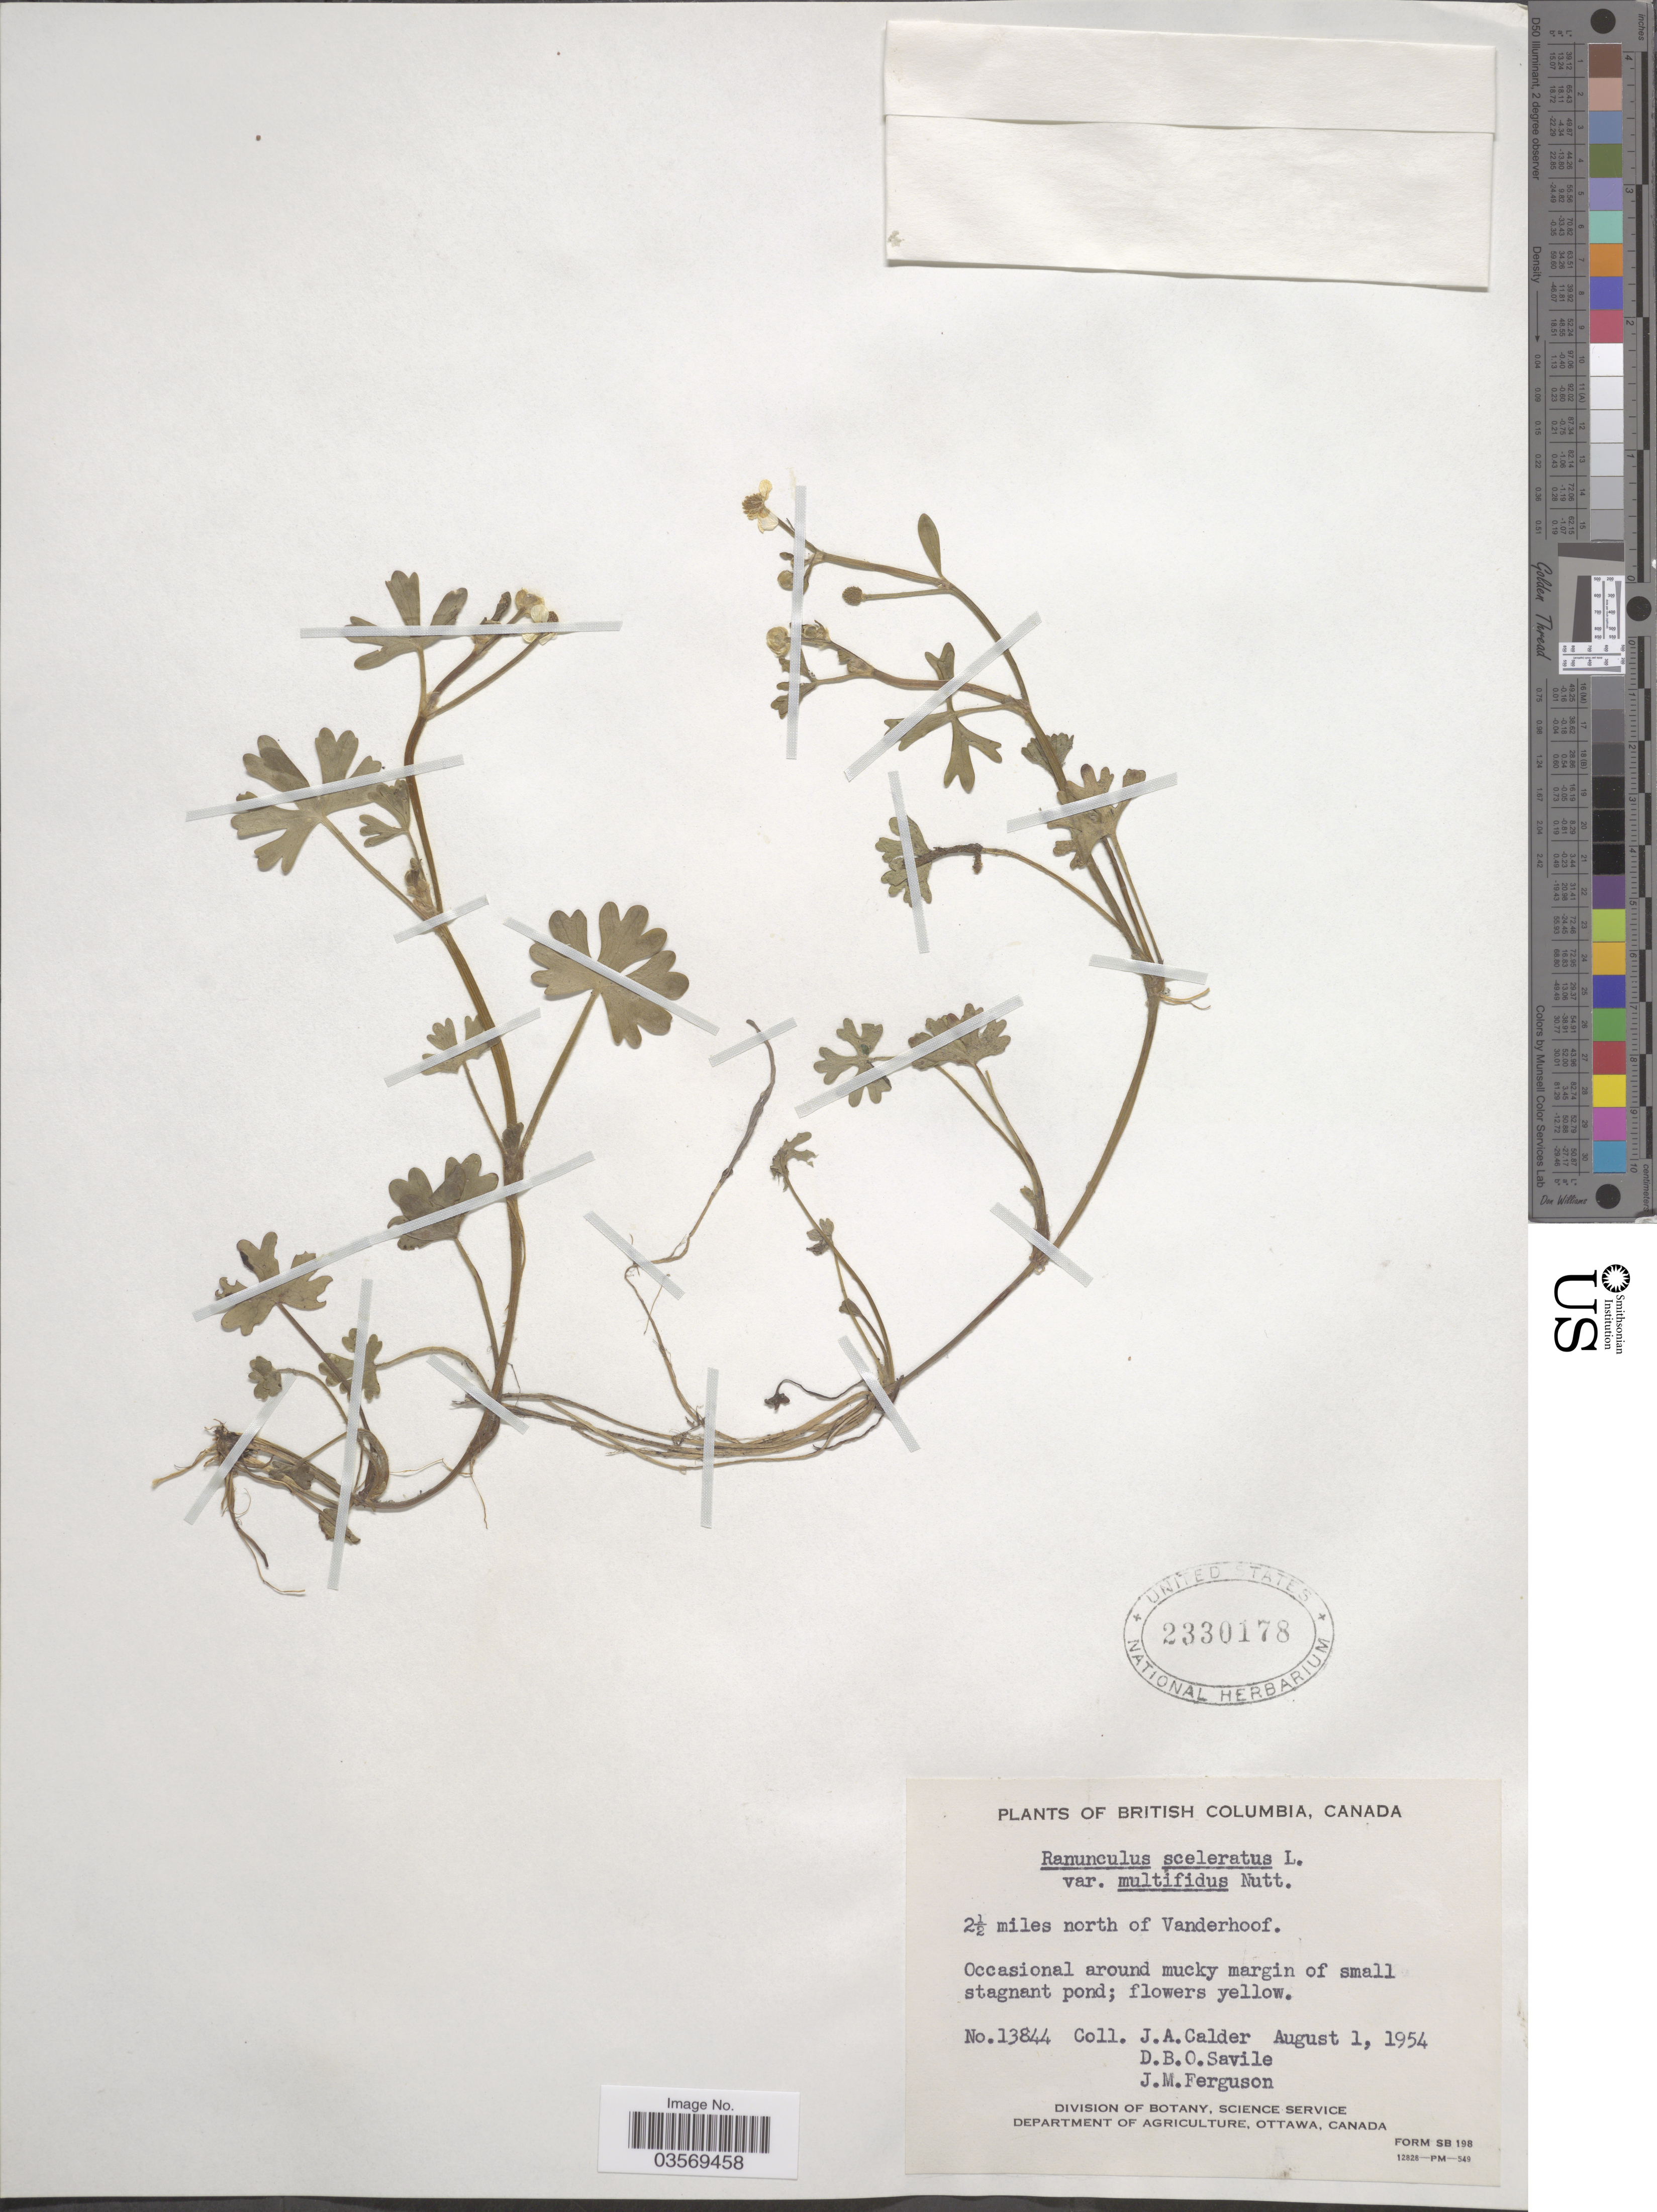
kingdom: Plantae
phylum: Tracheophyta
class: Magnoliopsida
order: Ranunculales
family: Ranunculaceae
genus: Ranunculus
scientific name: Ranunculus sceleratus var. multifidus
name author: Nutt.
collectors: J. A. Calder, D. Savile & J. M. Ferguson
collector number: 13844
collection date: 1954-08-01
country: Canada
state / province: British Columbia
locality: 2½ miles north of Vanderhoof.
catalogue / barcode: US 2330178